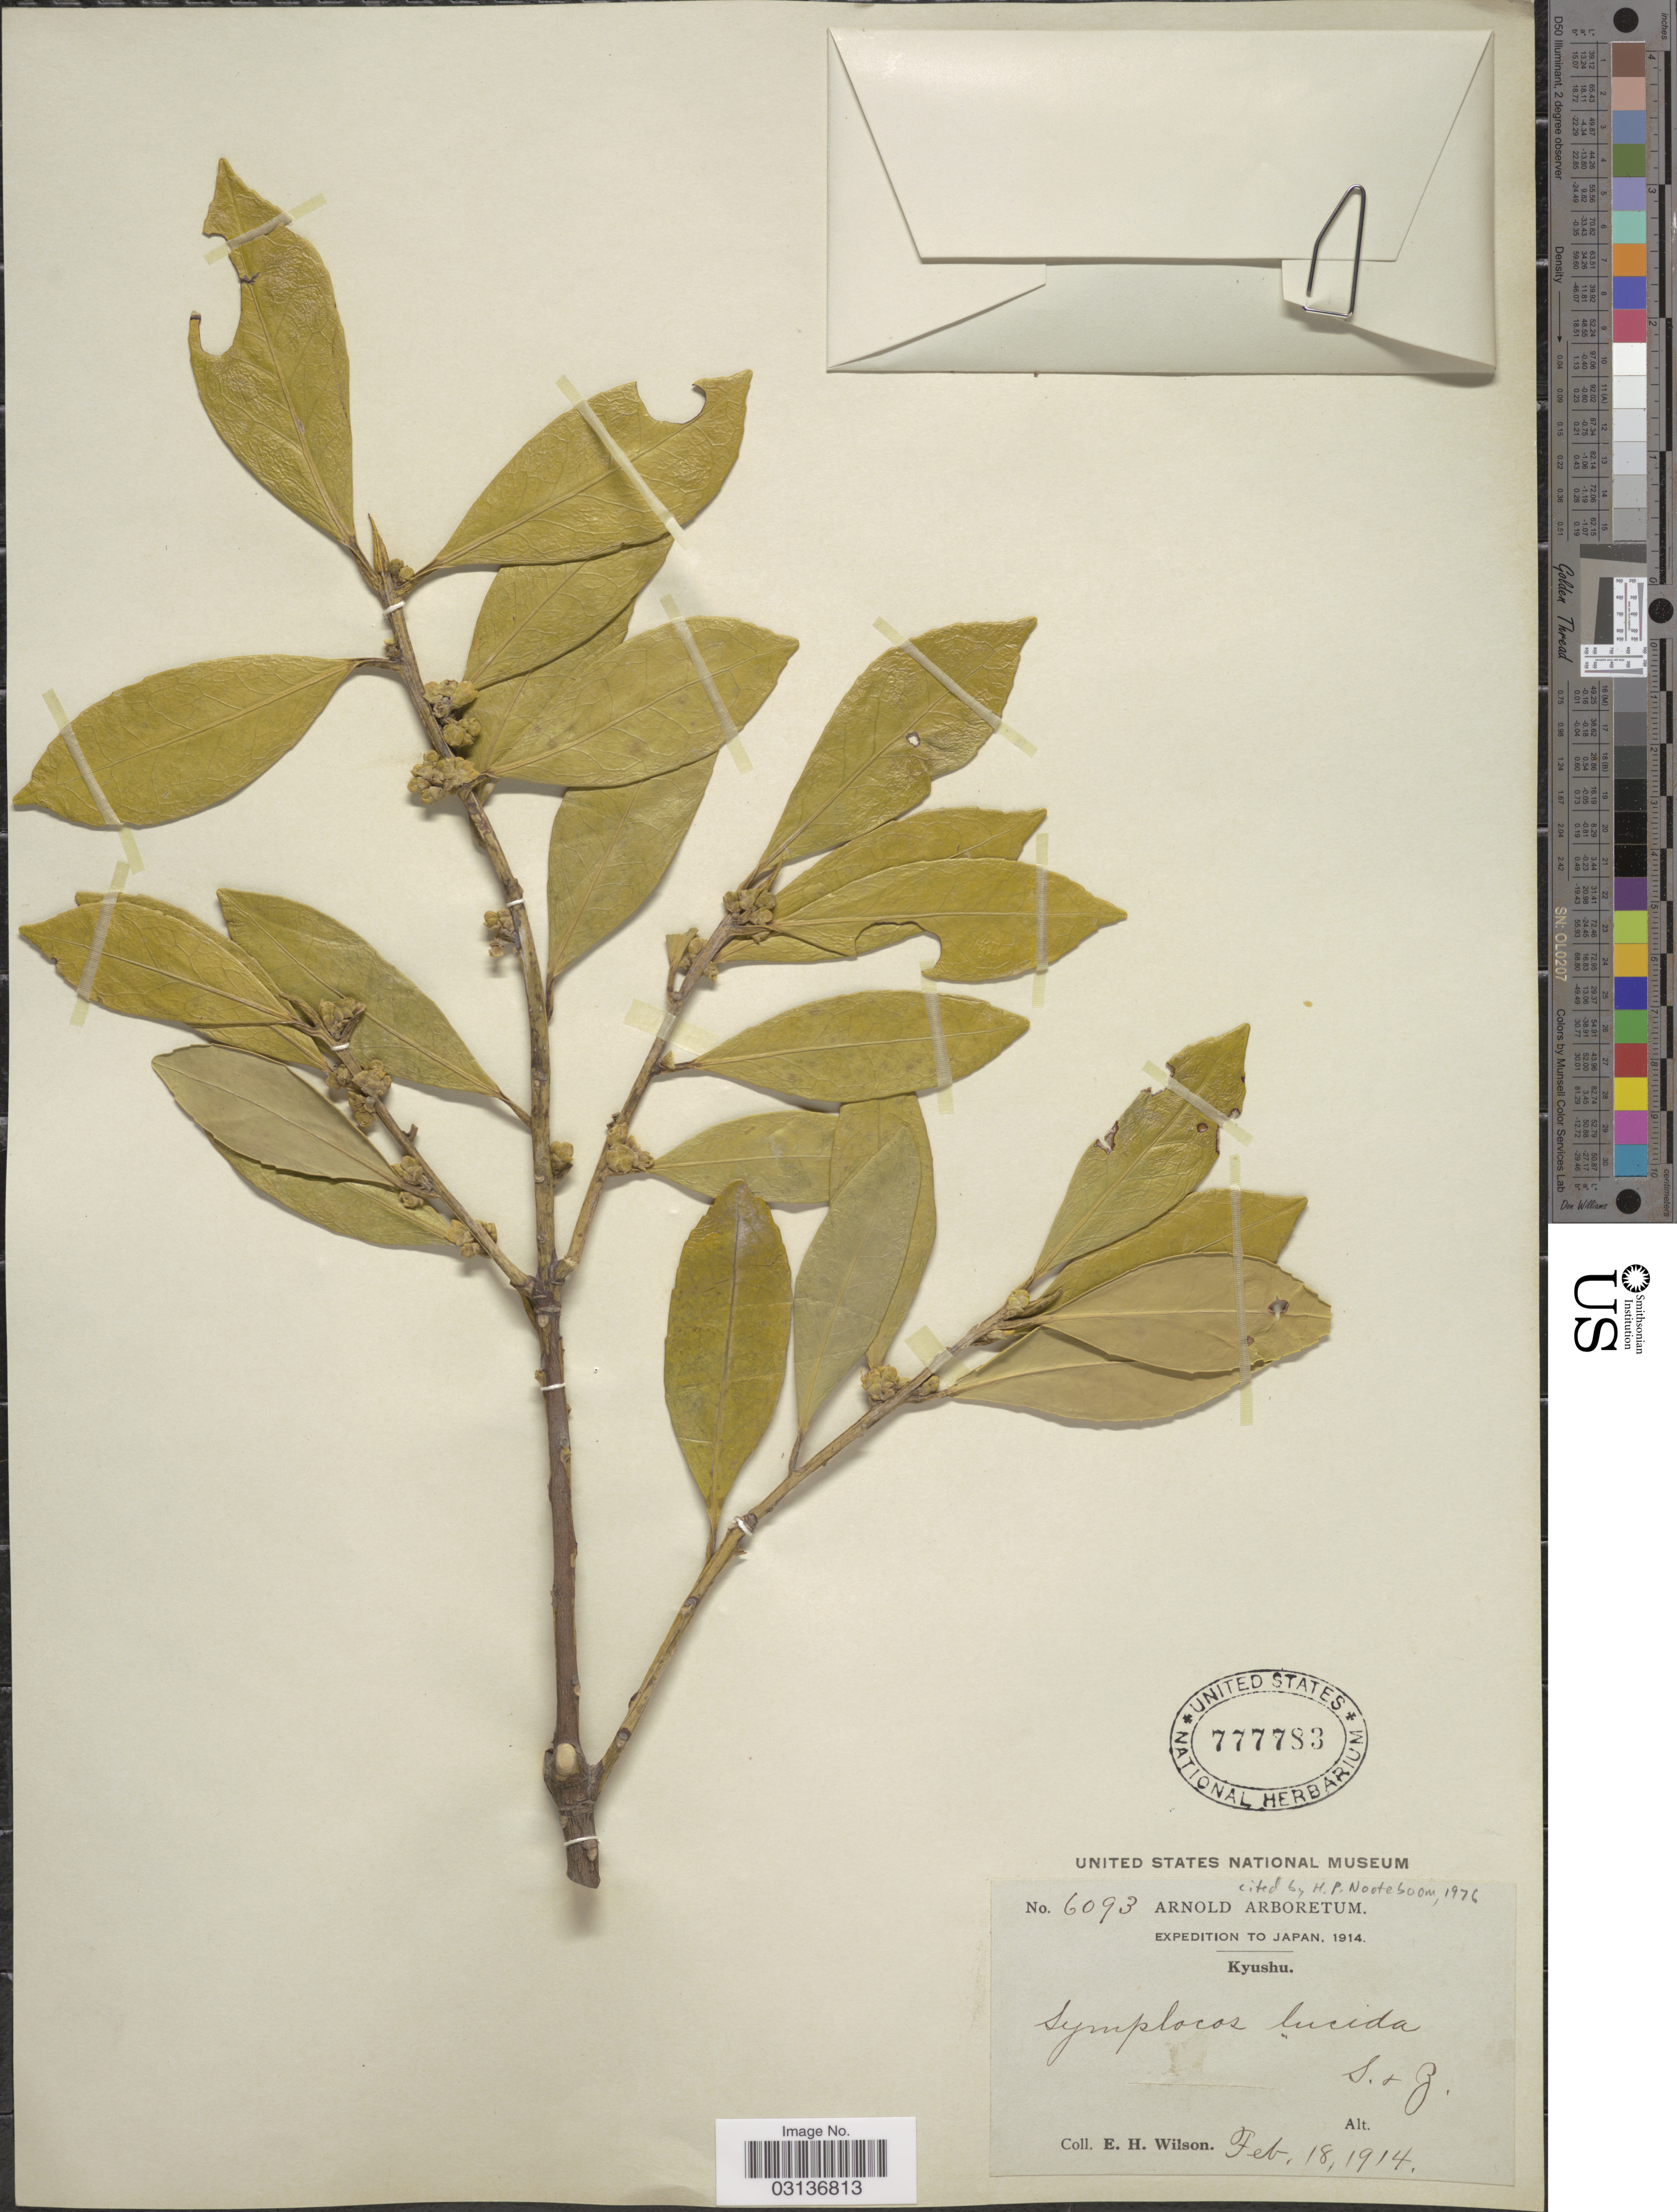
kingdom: Plantae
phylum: Tracheophyta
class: Magnoliopsida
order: Ericales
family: Symplocaceae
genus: Symplocos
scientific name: Symplocos lucida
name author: (Thurb.) Siebold & Zucc.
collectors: E. Wilson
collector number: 6093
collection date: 1914-02-18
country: Japan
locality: Kyushu.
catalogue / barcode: US 777783